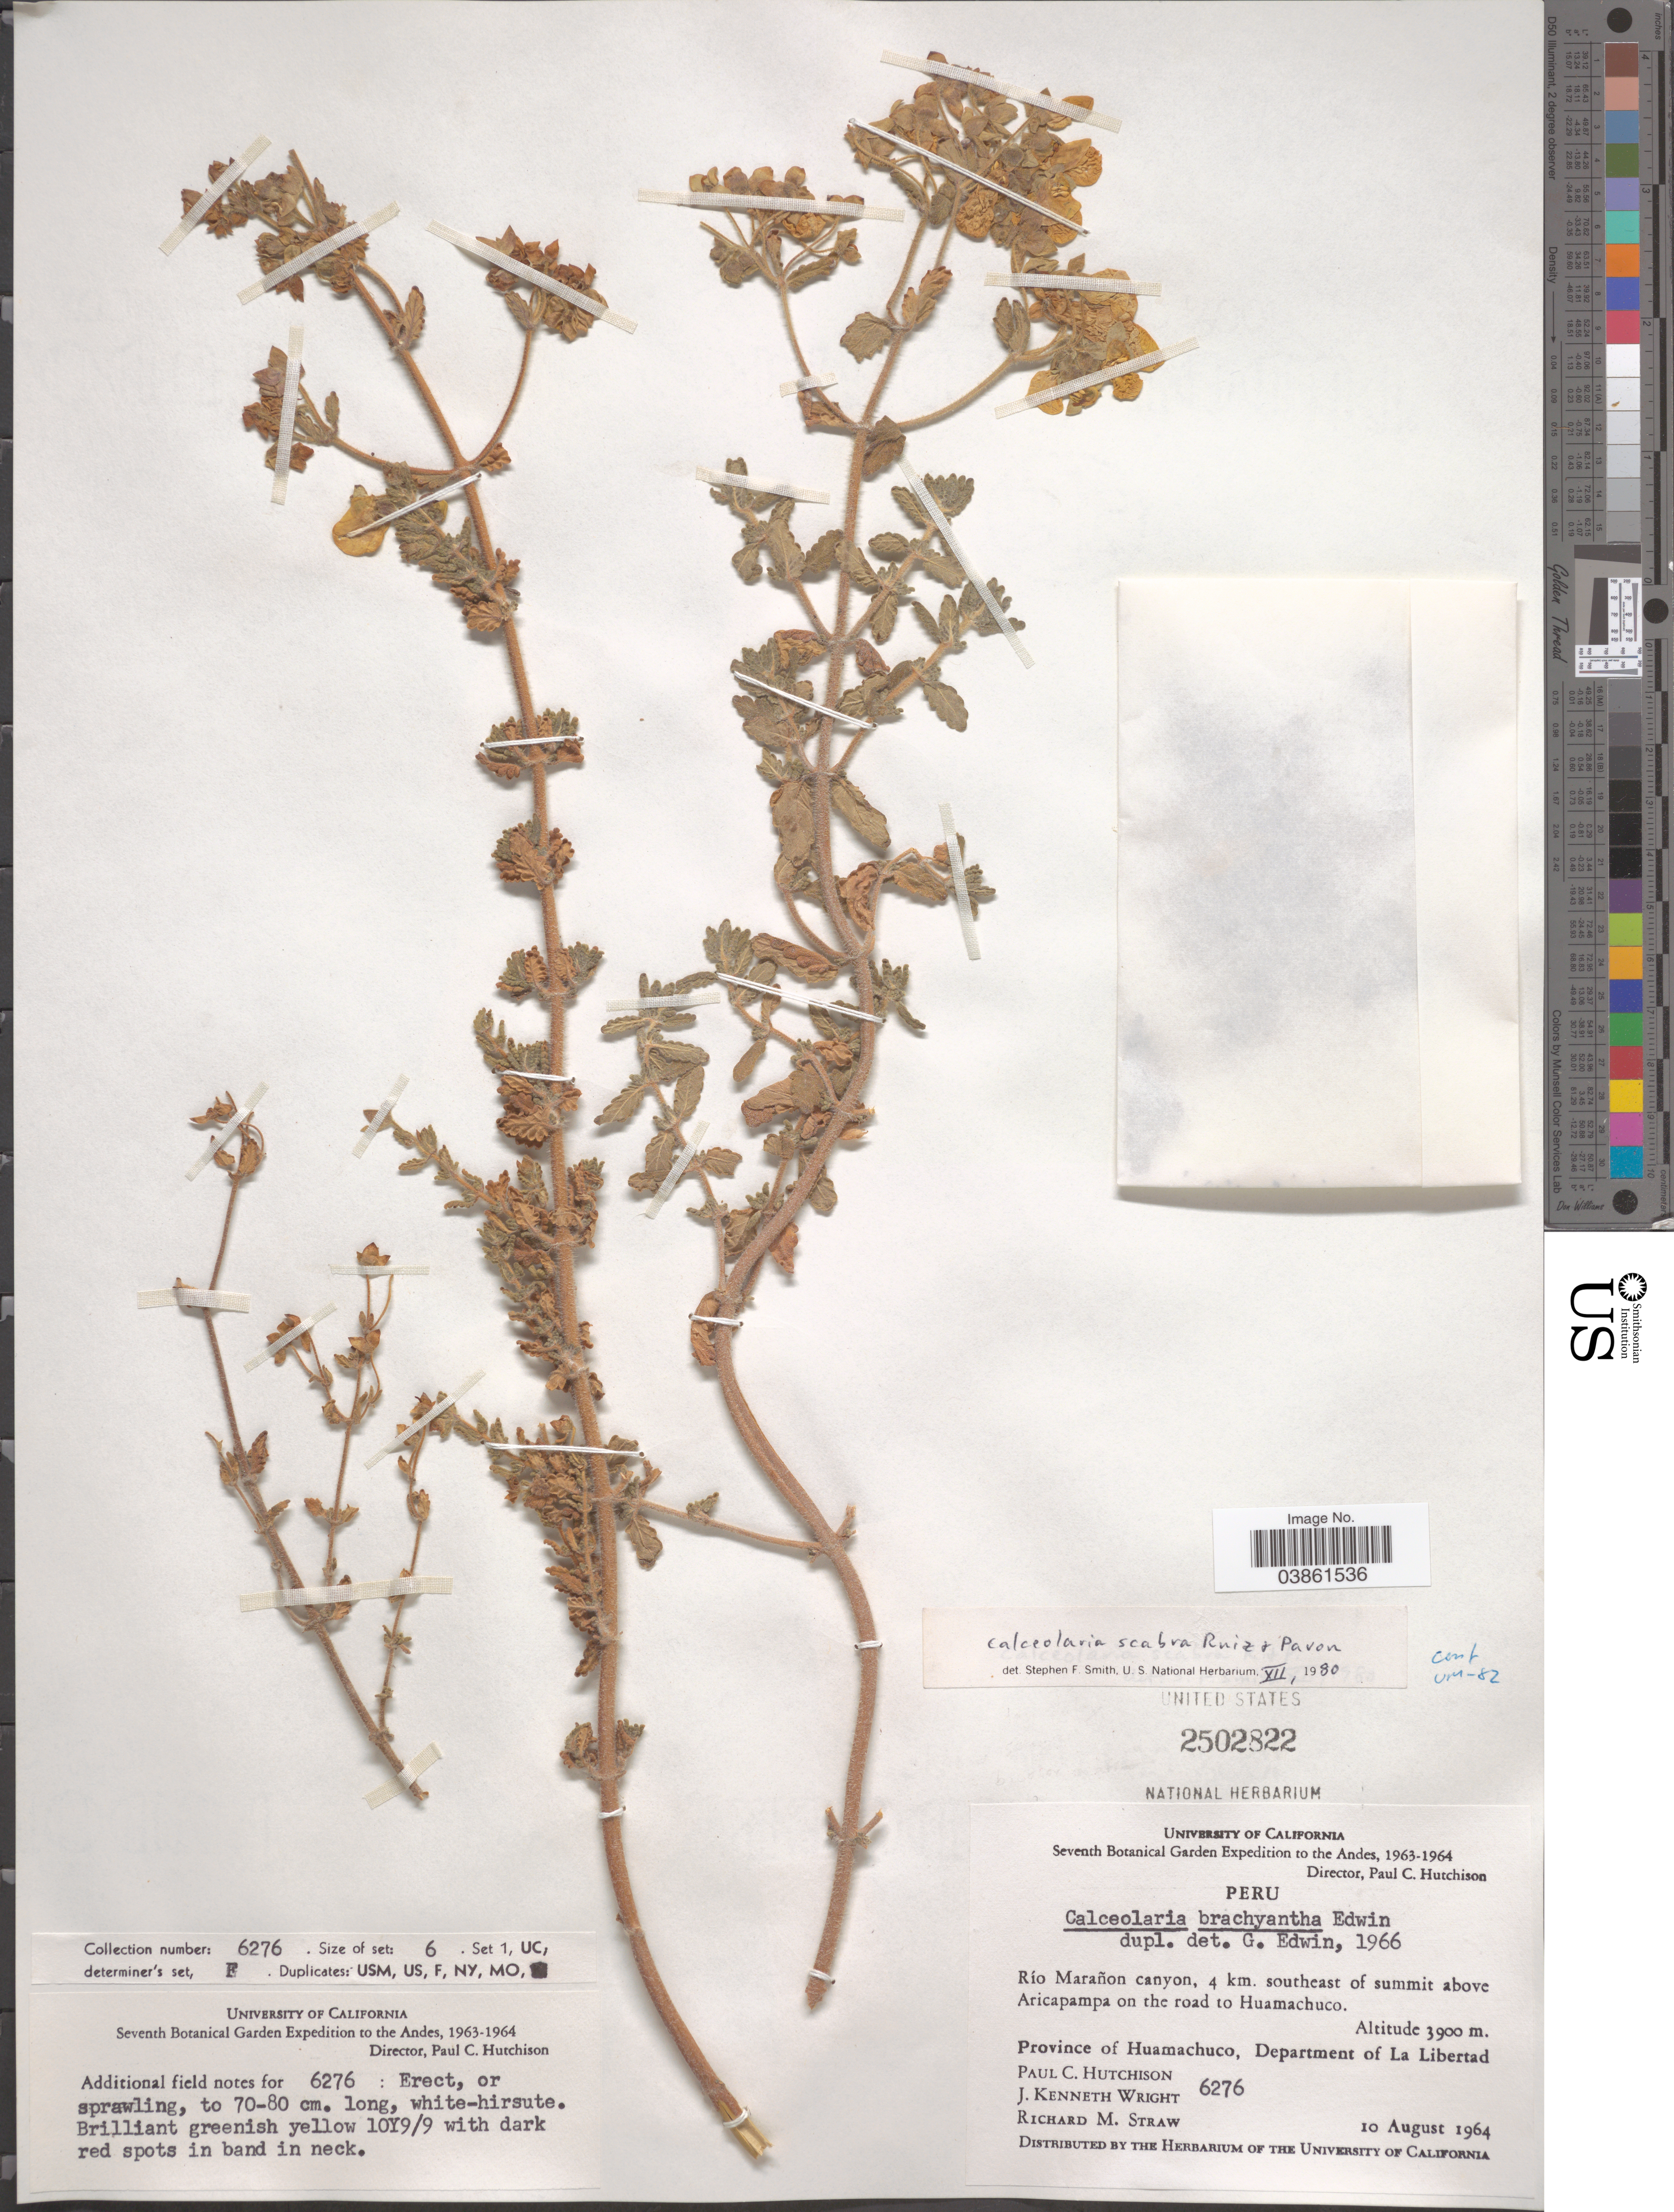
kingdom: Plantae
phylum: Tracheophyta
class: Magnoliopsida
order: Lamiales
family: Calceolariaceae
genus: Calceolaria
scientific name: Calceolaria scabra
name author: Ruiz & Pav.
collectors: P. C. Hutchison, J. K. Wright & R. M. Straw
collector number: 6276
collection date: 1964-08-10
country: Peru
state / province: La Libertad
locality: The Andes. Río Marañon canyon, 4 km. southeast of summit above Aricapampa on the road to Humachuco. Province of Huamachuco, Department of La Libertad.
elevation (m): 3900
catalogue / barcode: US 2502822